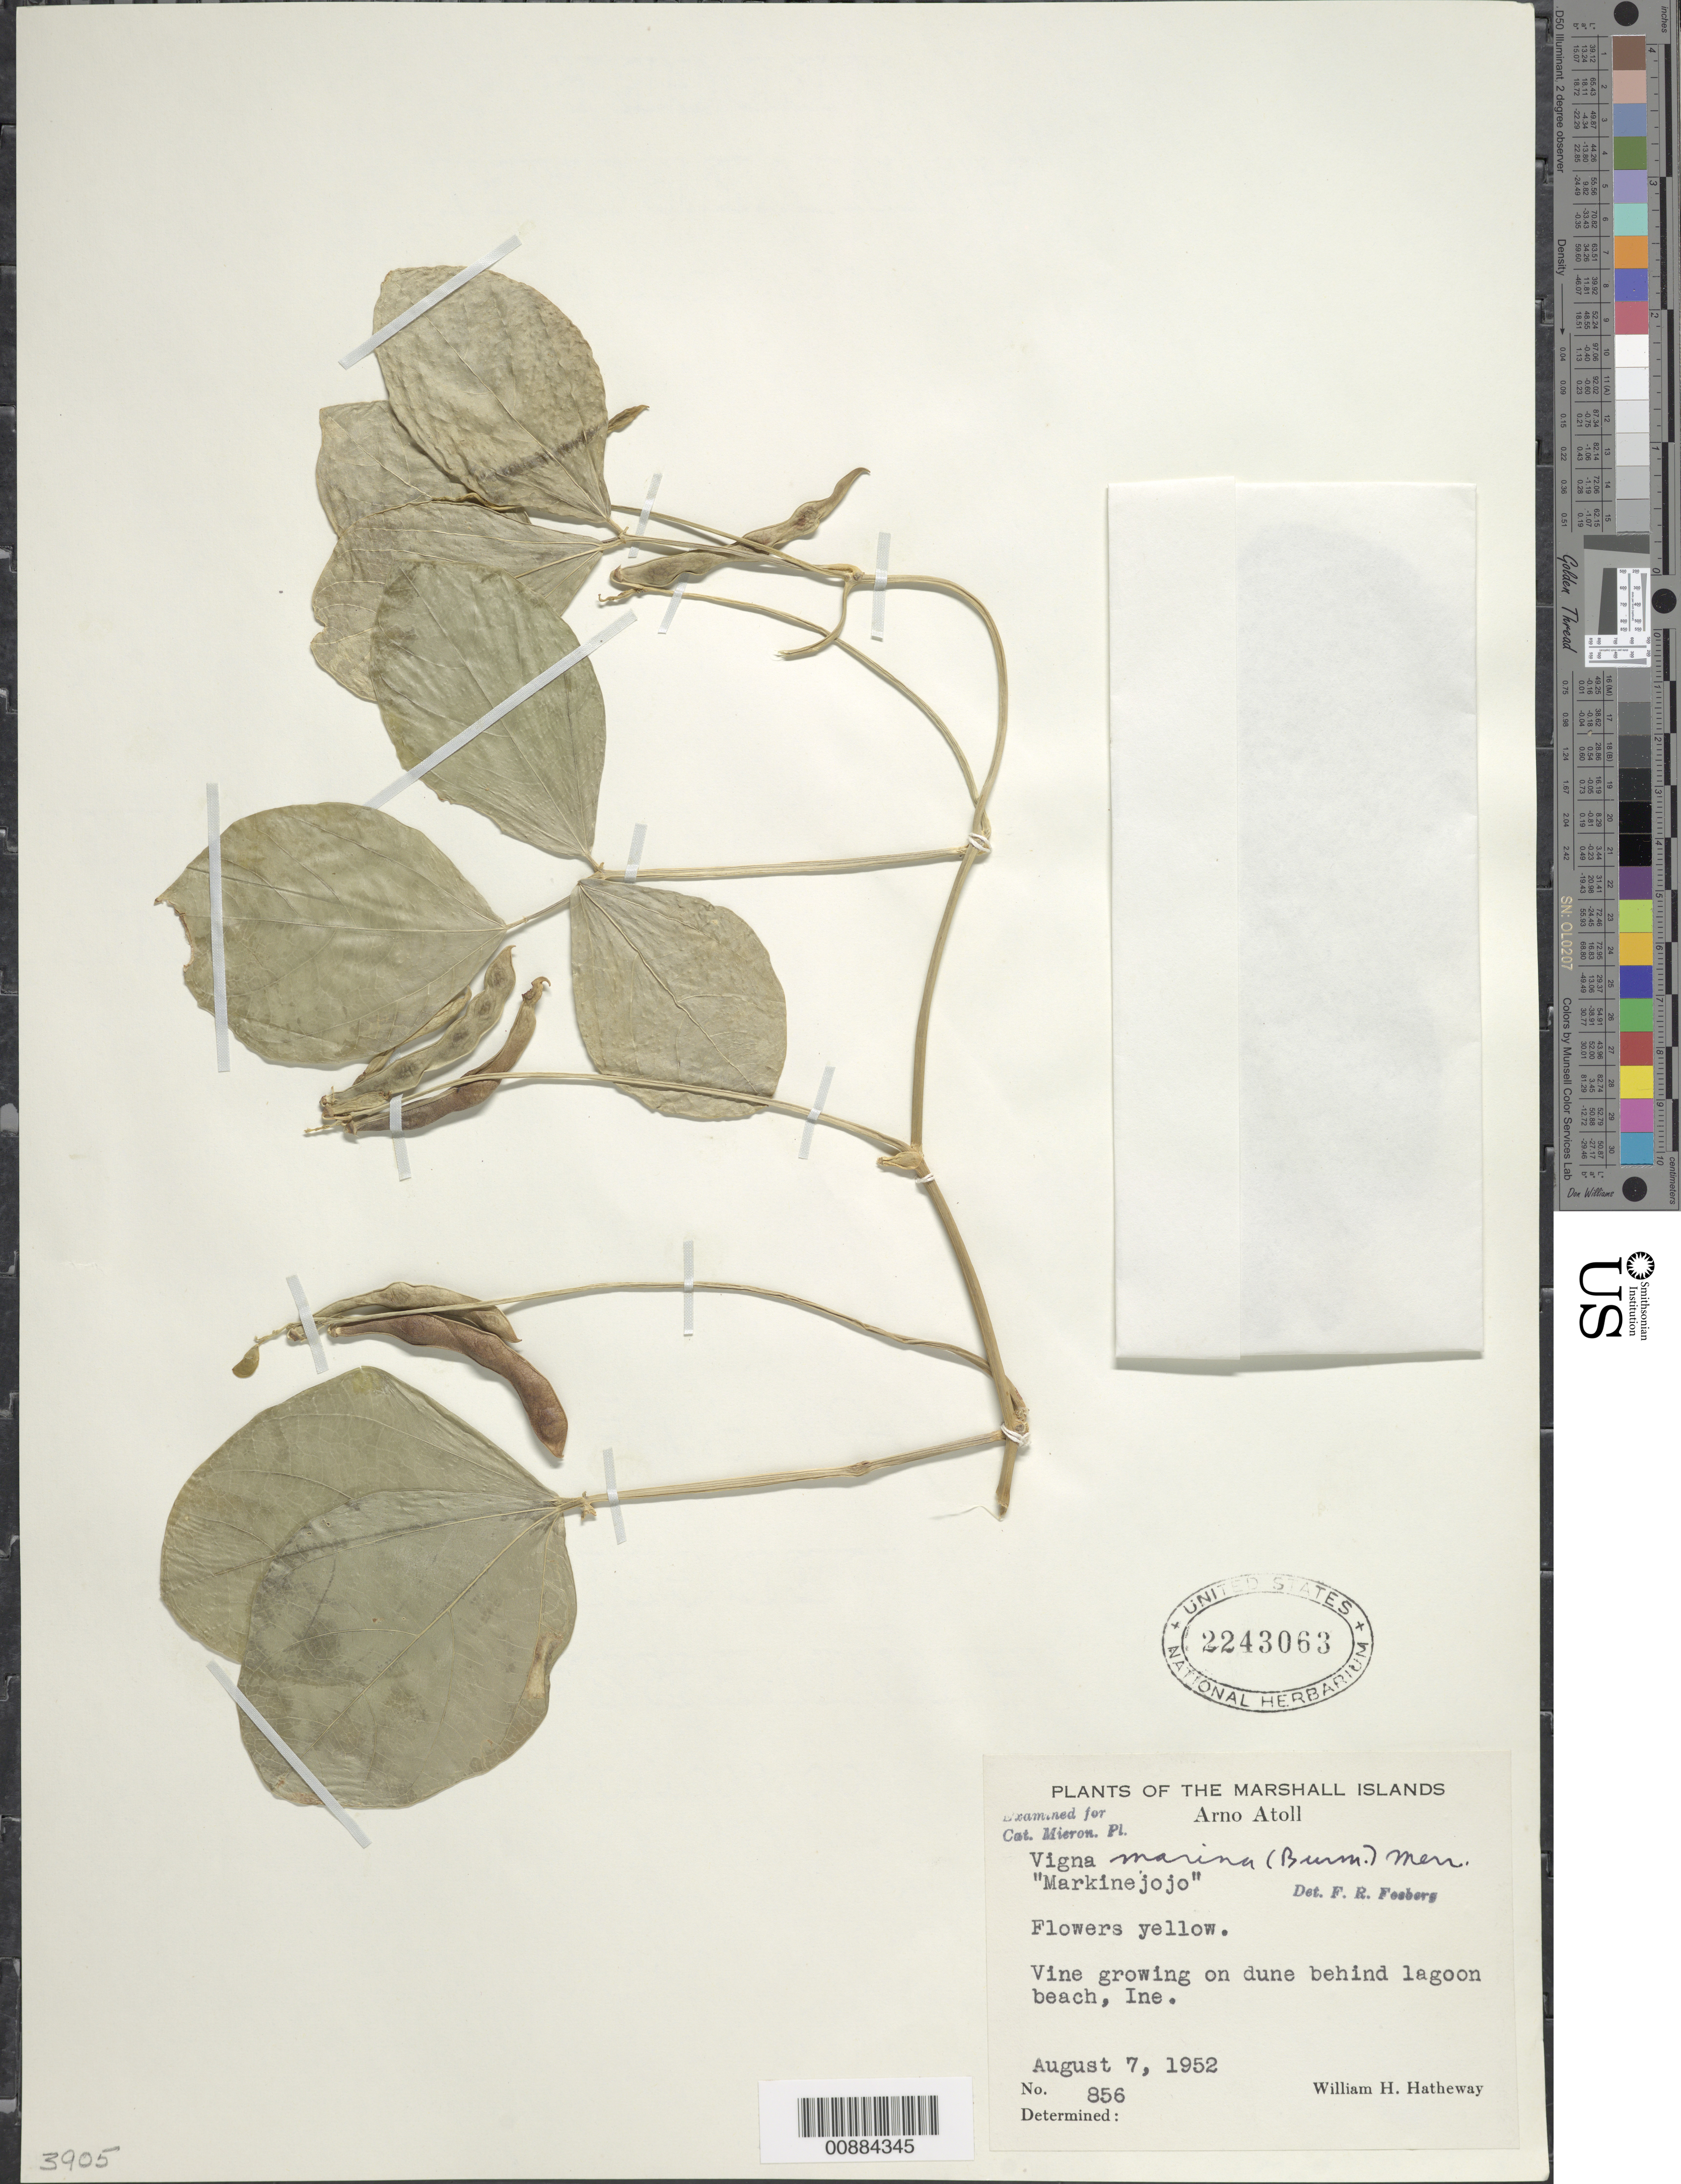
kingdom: Plantae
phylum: Tracheophyta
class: Magnoliopsida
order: Fabales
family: Fabaceae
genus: Vigna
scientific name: Vigna marina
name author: (Burm.) Merr.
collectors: W. H. Hatheway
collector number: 856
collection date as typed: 07 Aug 1952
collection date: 1952-08-07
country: Marshall Islands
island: Arno Atoll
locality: behind lagoon beach, Ine.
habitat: Vine growing on dune.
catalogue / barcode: US 2243063